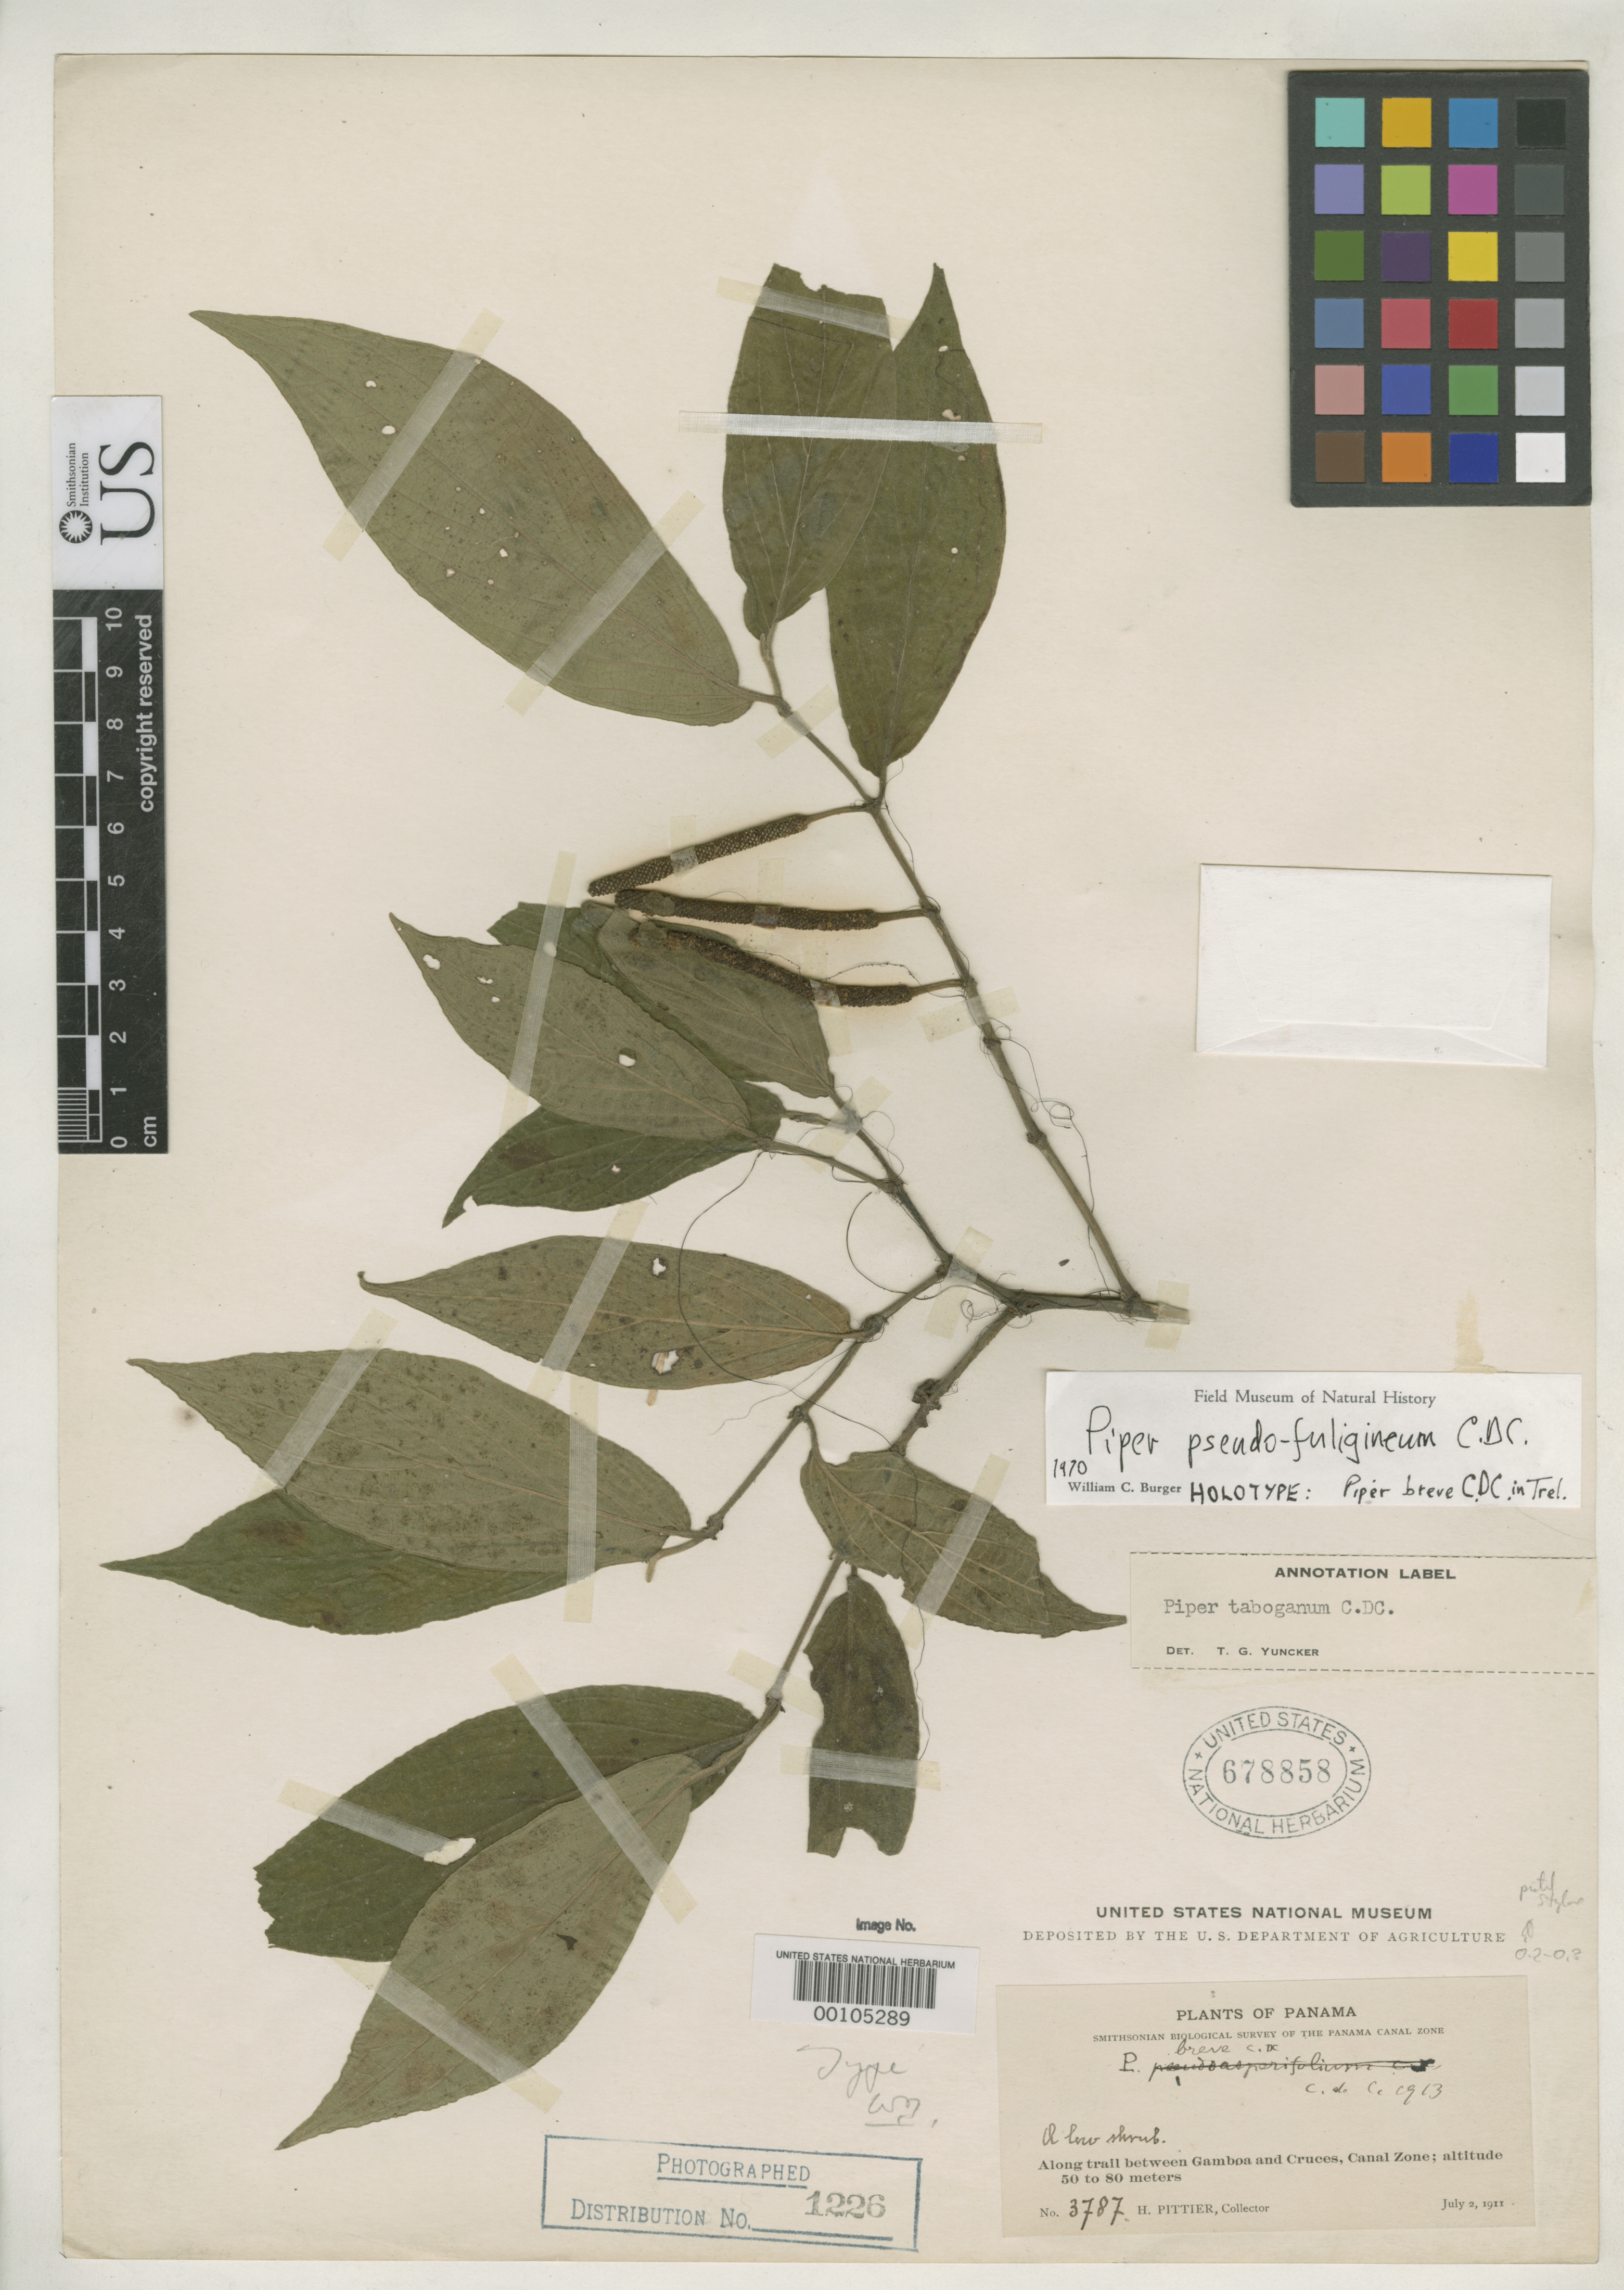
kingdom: Plantae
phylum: Tracheophyta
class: Magnoliopsida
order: Piperales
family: Piperaceae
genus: Piper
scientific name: Piper breve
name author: C. DC. in Trel.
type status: Holotype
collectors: H. F. Pittier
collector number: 3787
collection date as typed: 02 Jul 1911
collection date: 1911-07-02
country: Panama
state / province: Colón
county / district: Canal Zone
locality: Between Gamboa and Cruces.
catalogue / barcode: US 678858